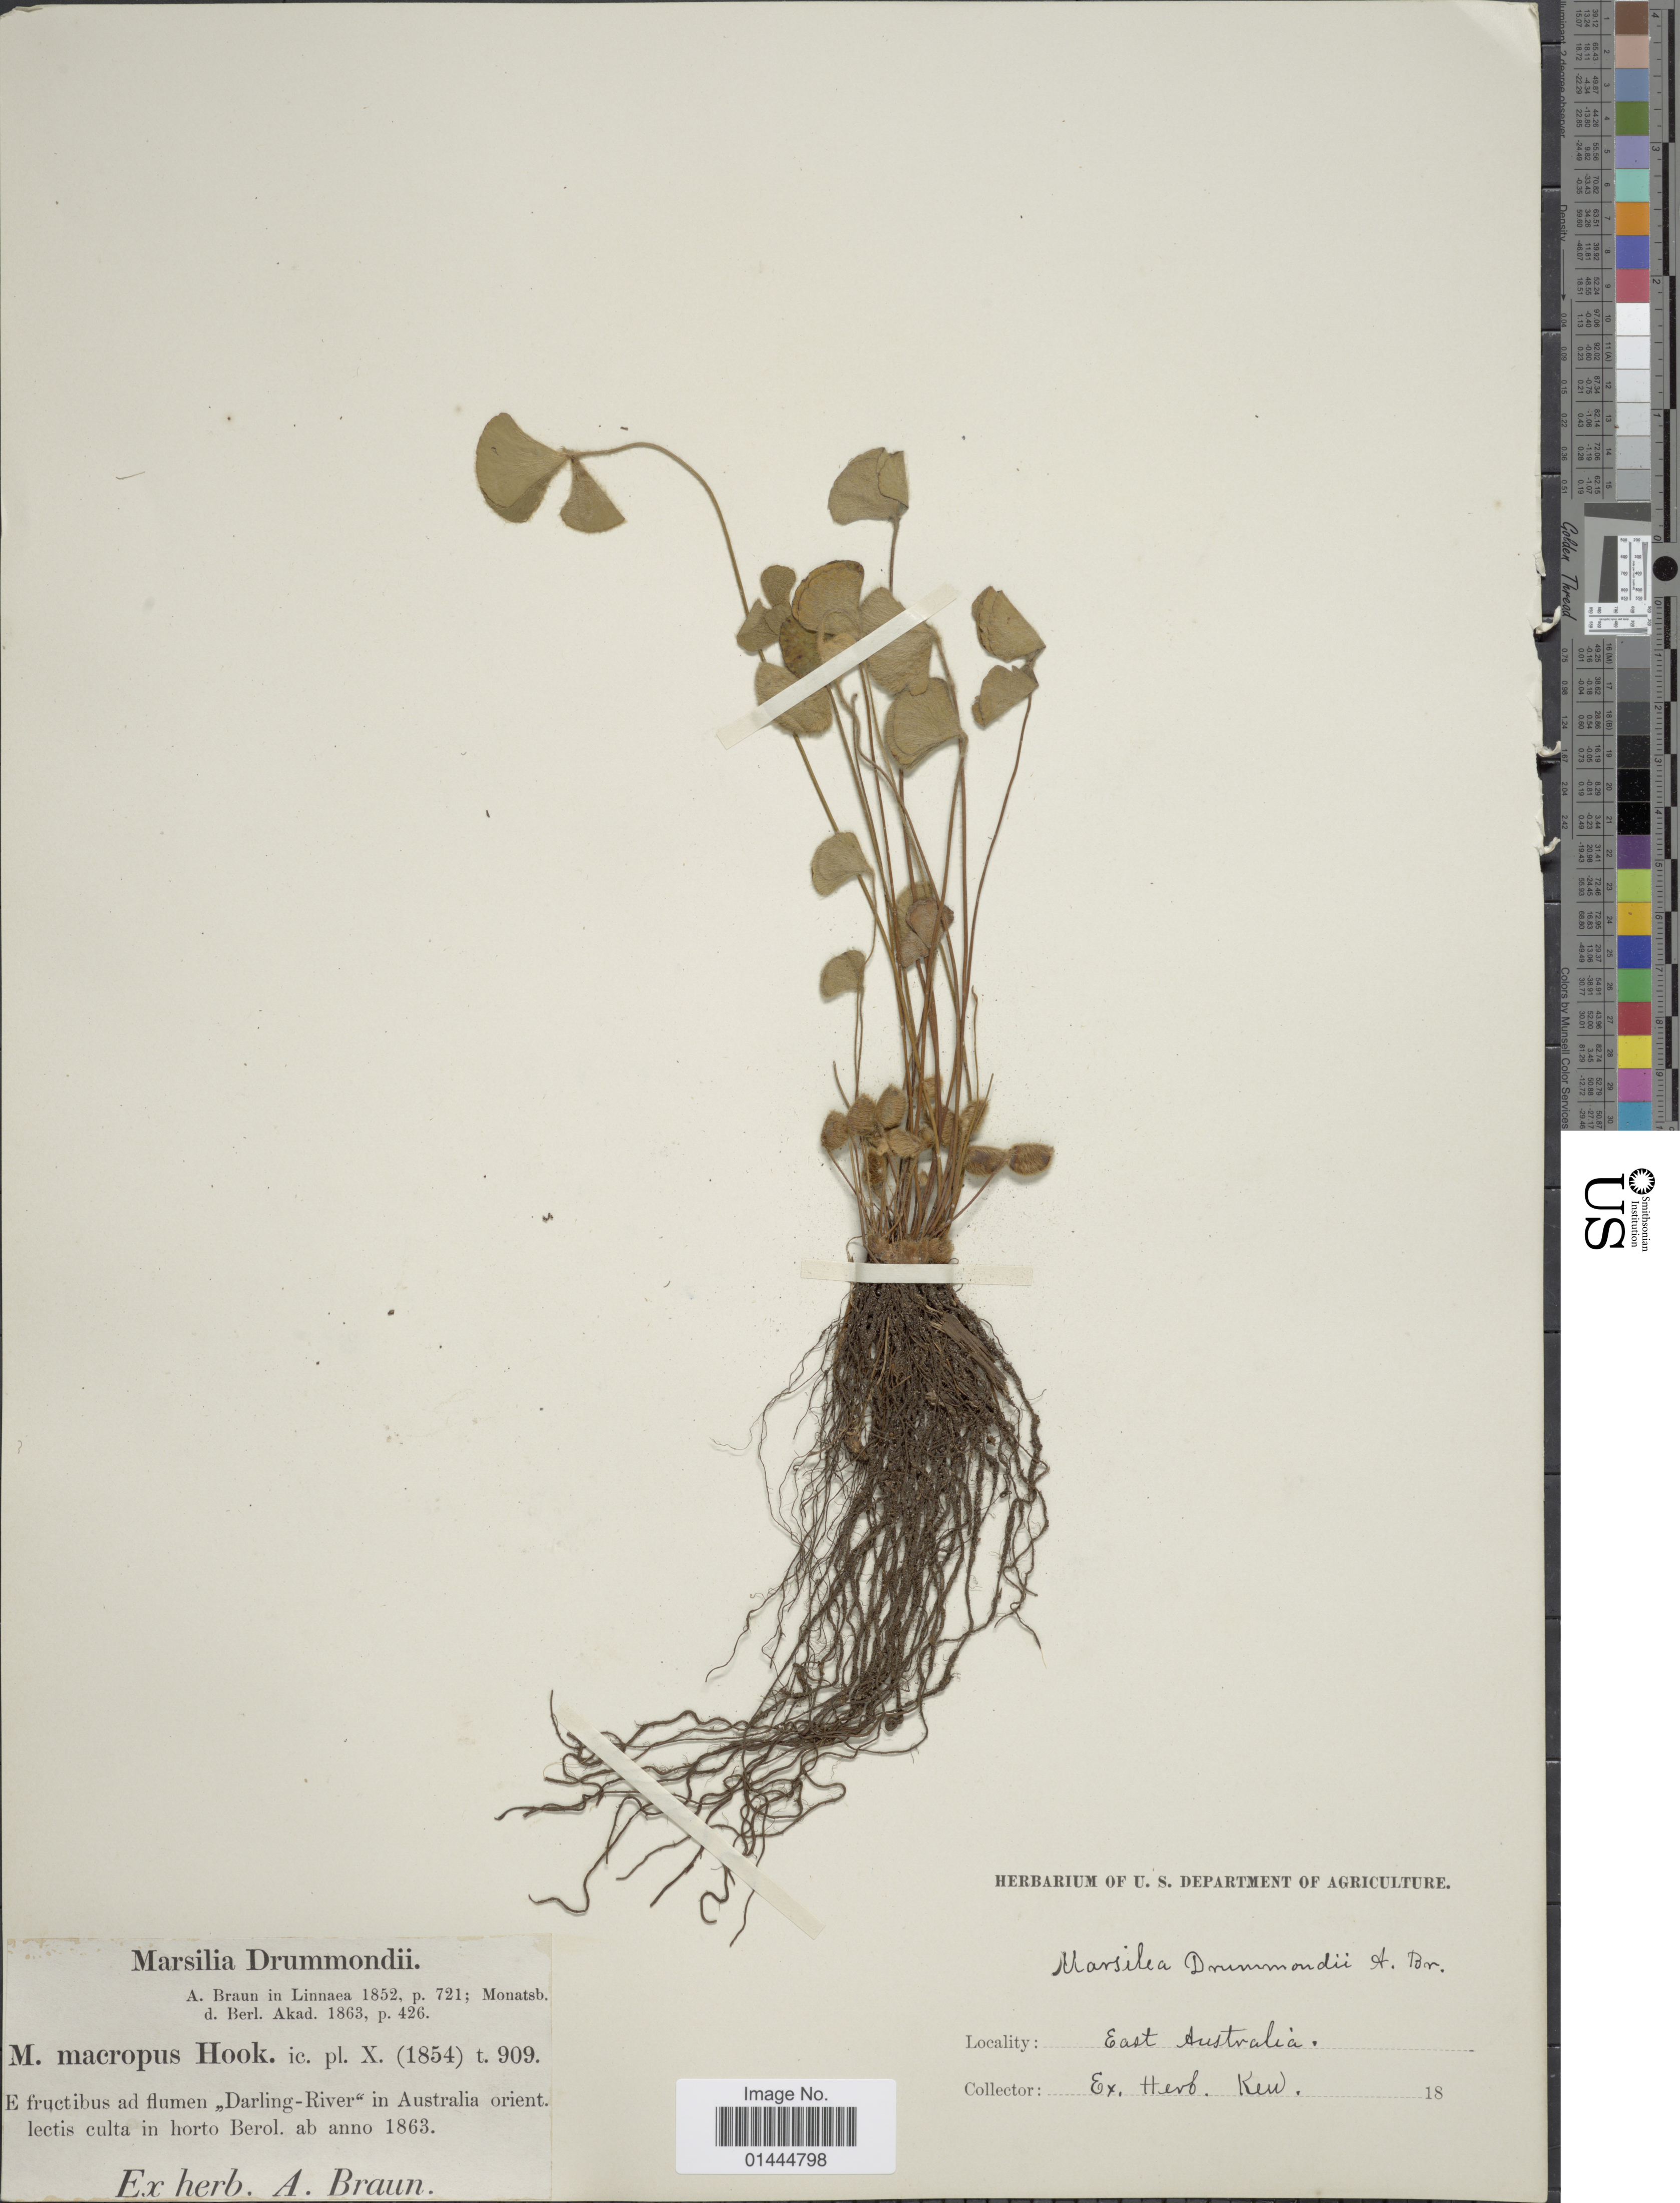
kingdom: Plantae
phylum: Tracheophyta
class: Polypodiopsida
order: Salviniales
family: Marsileaceae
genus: Marsilea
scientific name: Marsilea drummondii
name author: A. Braun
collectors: ex herb. A. Braun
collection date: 1863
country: Australia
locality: E fructibus ad flumen "Darling-River" in Australia orient. lectis culta in horto Berol.